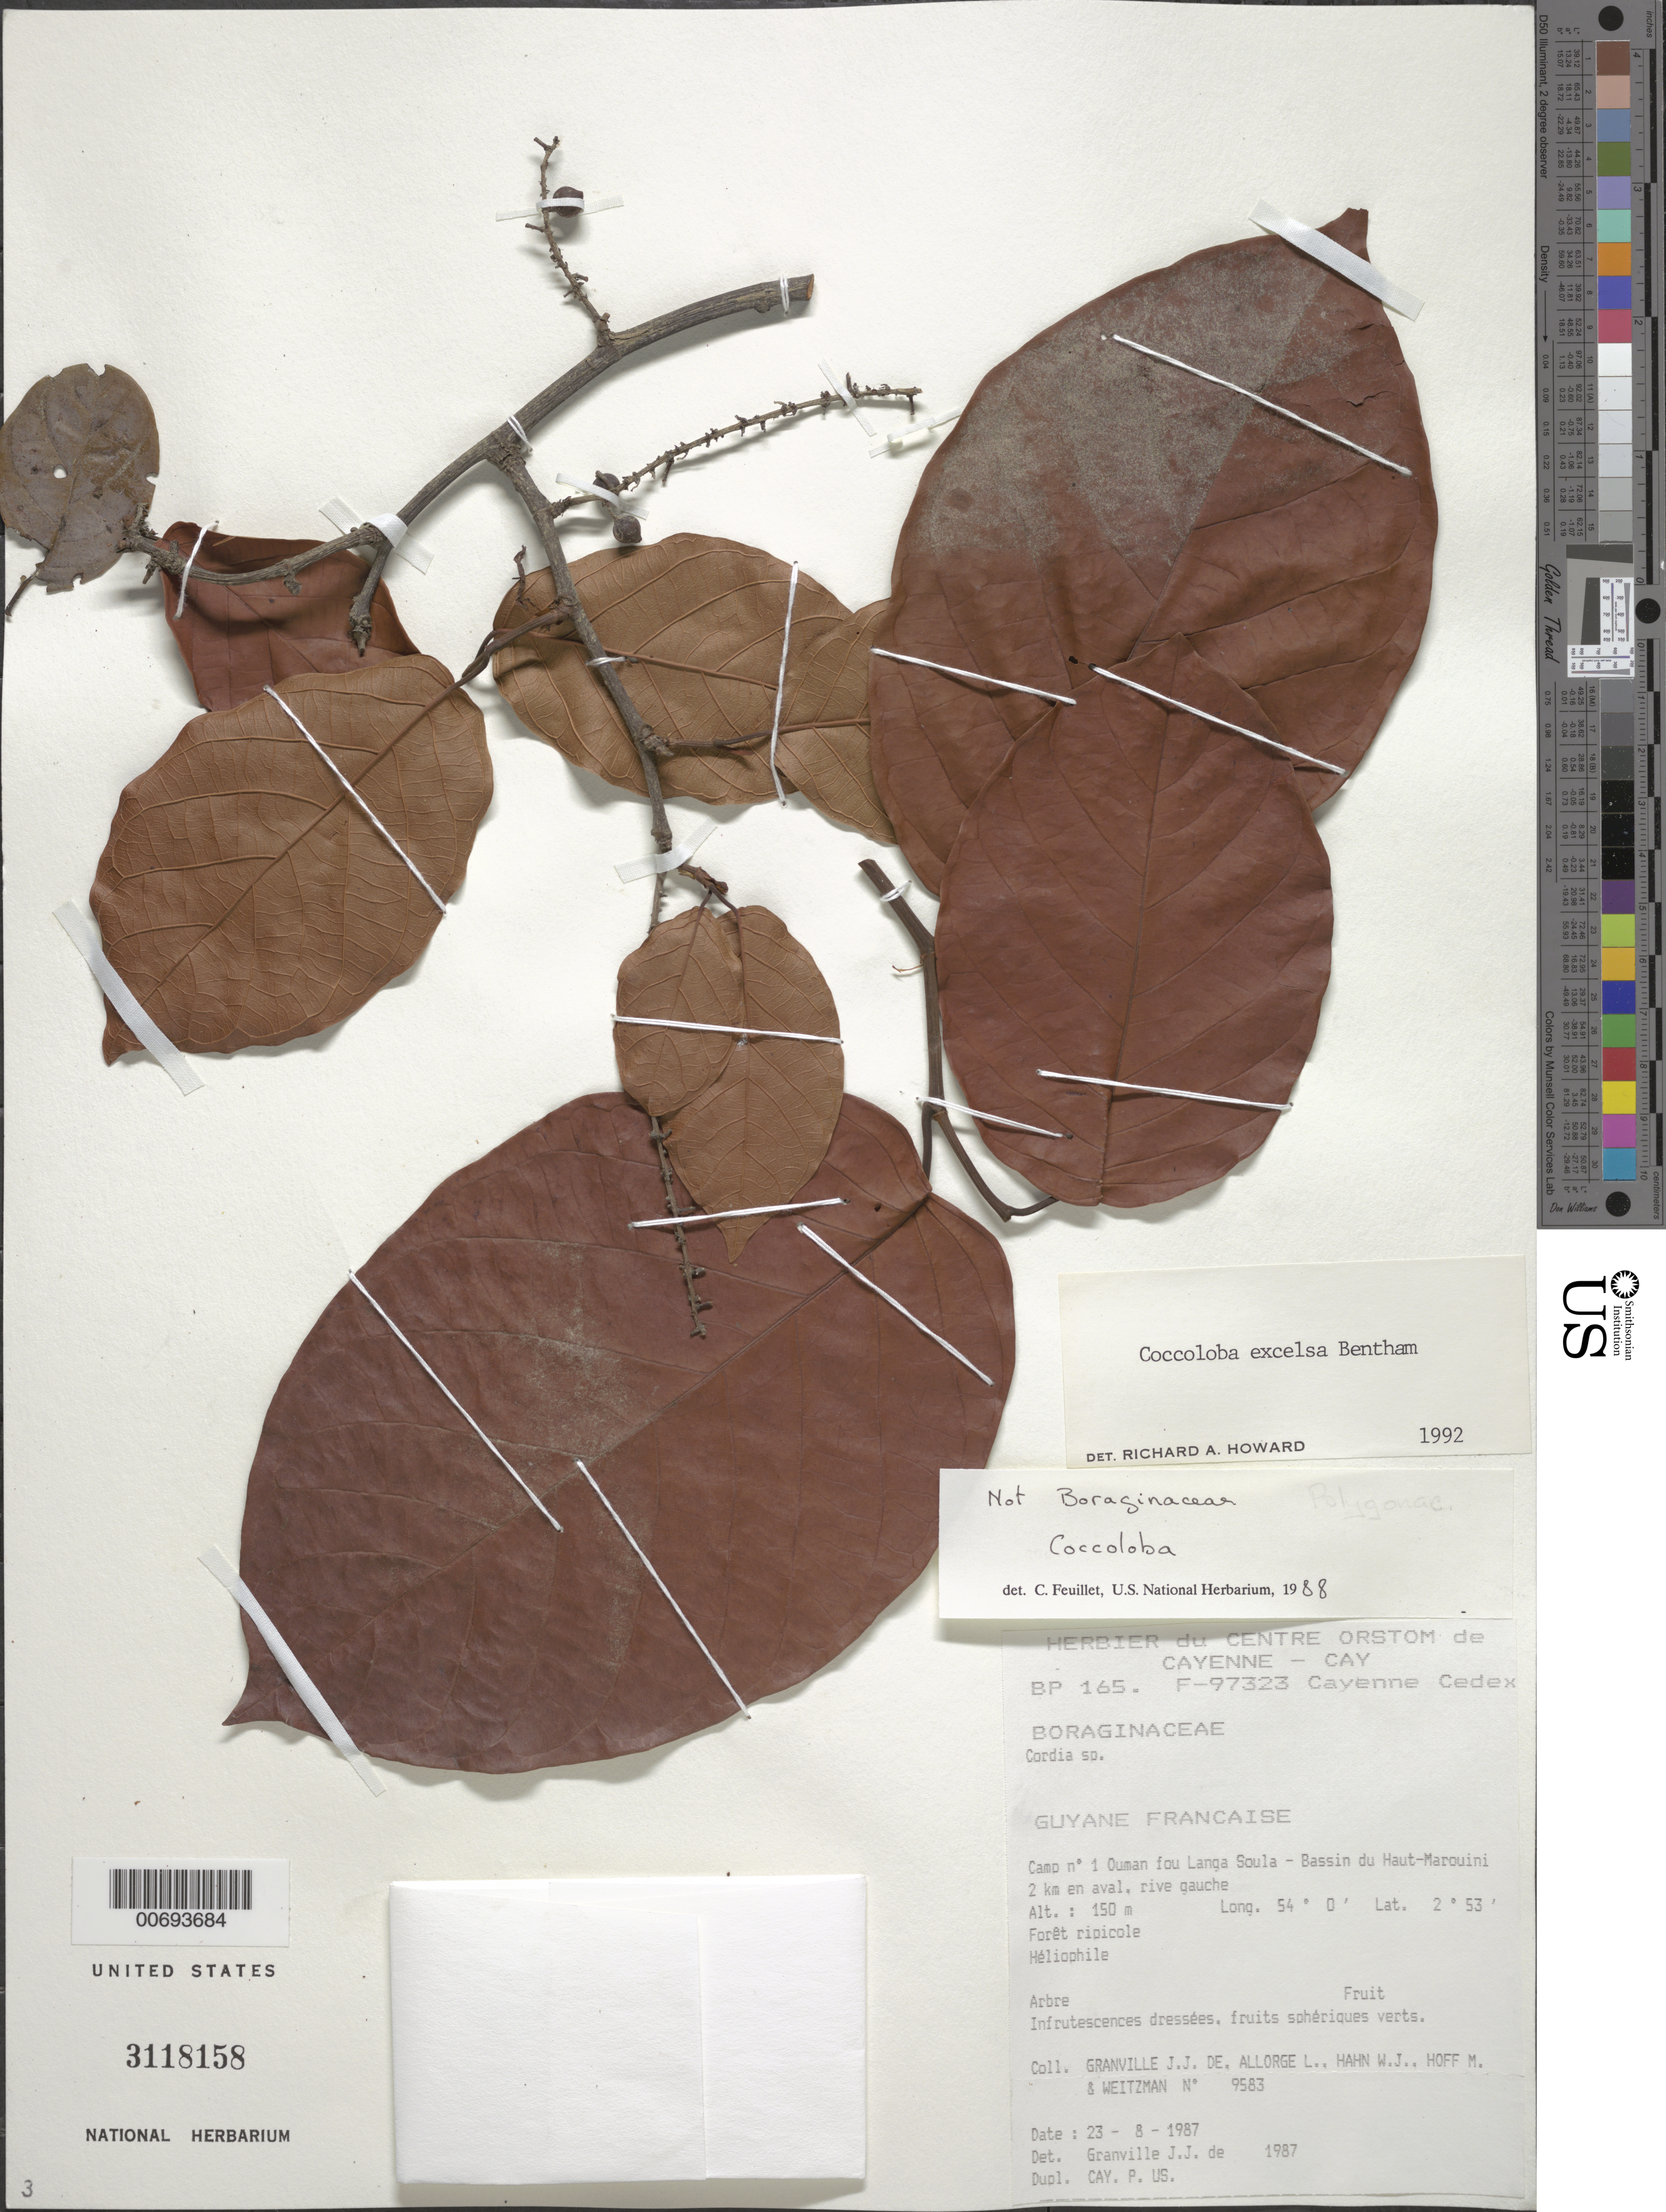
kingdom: Plantae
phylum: Tracheophyta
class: Magnoliopsida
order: Caryophyllales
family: Polygonaceae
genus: Coccoloba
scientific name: Coccoloba sp.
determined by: Feuillet, C.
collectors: J.-J. de Granville, L. Allorge, W. J. Hahn, M. Hoff & A. L. Weitzman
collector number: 9583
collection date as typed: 23-Aug-87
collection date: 1987-08-23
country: French Guiana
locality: Ouman fou Langa Soula, Camp #1, Bassin du Haut-Marouini, 2 km en aval, rive gauche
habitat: Forêt ripicole, heliophile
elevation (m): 150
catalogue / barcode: US 3118158